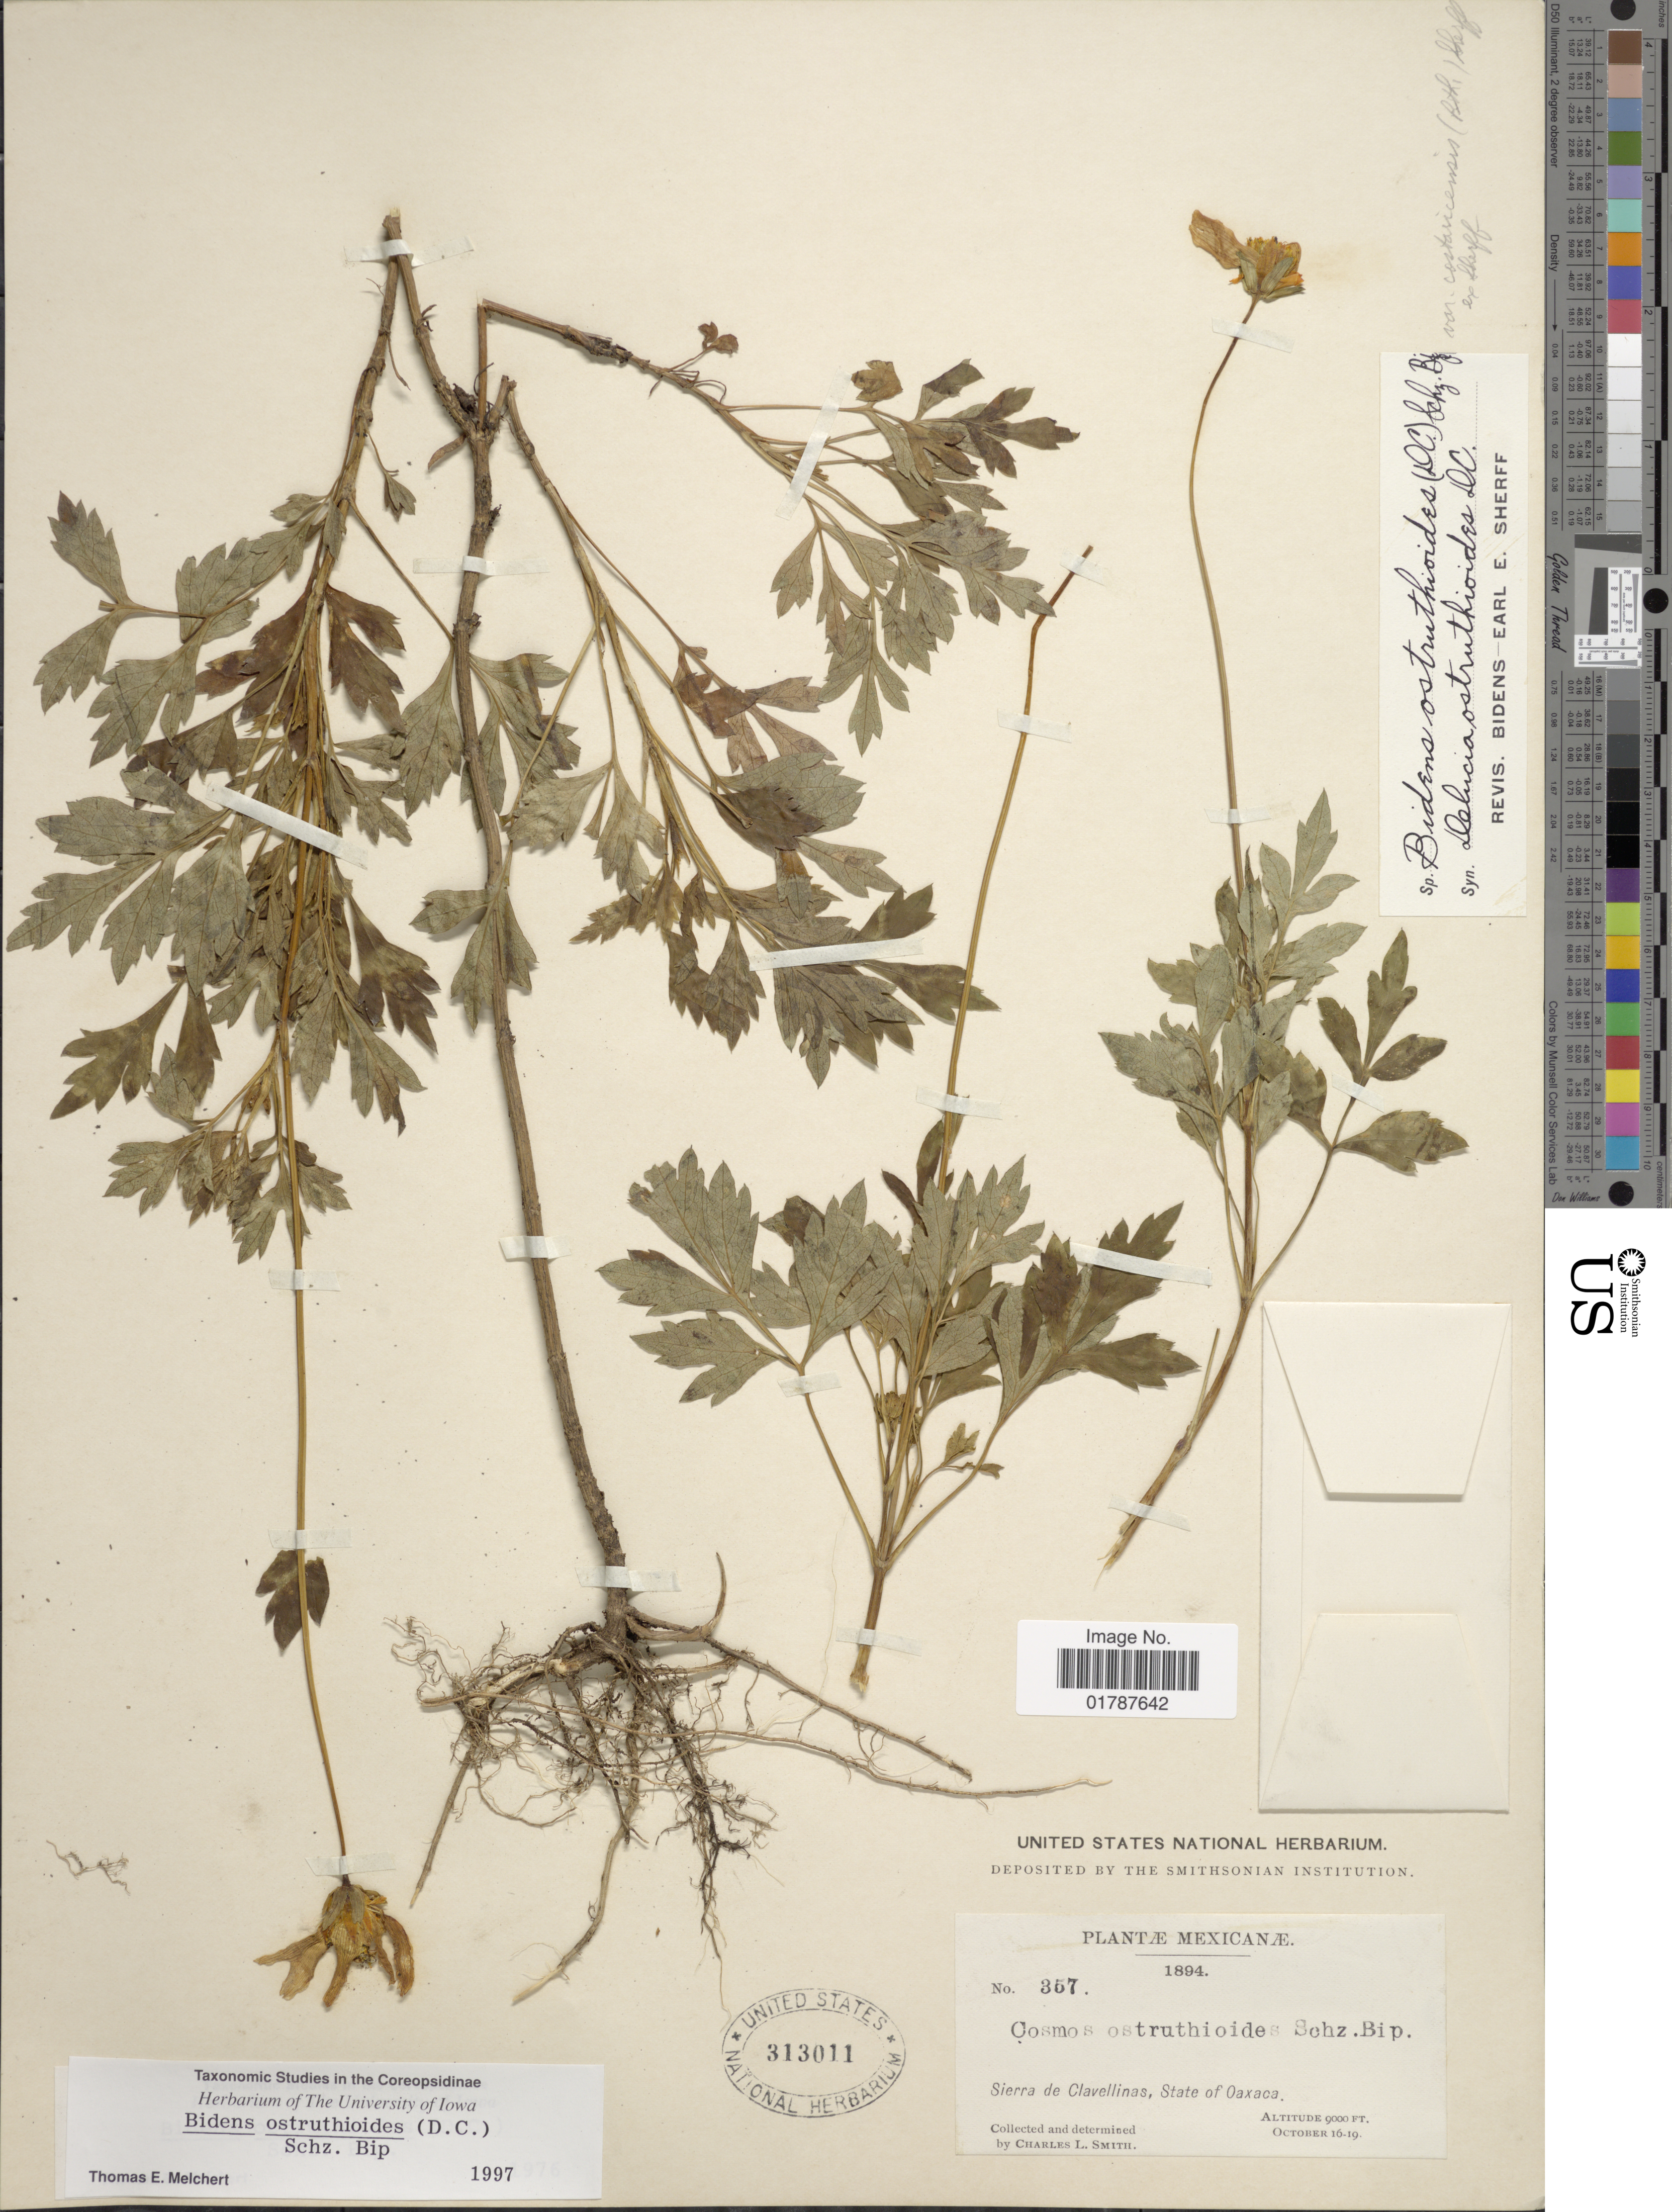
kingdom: Plantae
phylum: Tracheophyta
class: Magnoliopsida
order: Asterales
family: Asteraceae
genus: Bidens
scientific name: Bidens ostruthioides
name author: (DC.) Sch. Bip.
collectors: C. L. Smith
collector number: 357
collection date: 1894-10-16/1894-10-19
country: Mexico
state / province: Oaxaca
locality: Sierra de Clavellinas, State of Oaxaca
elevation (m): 2743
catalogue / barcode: US 313011